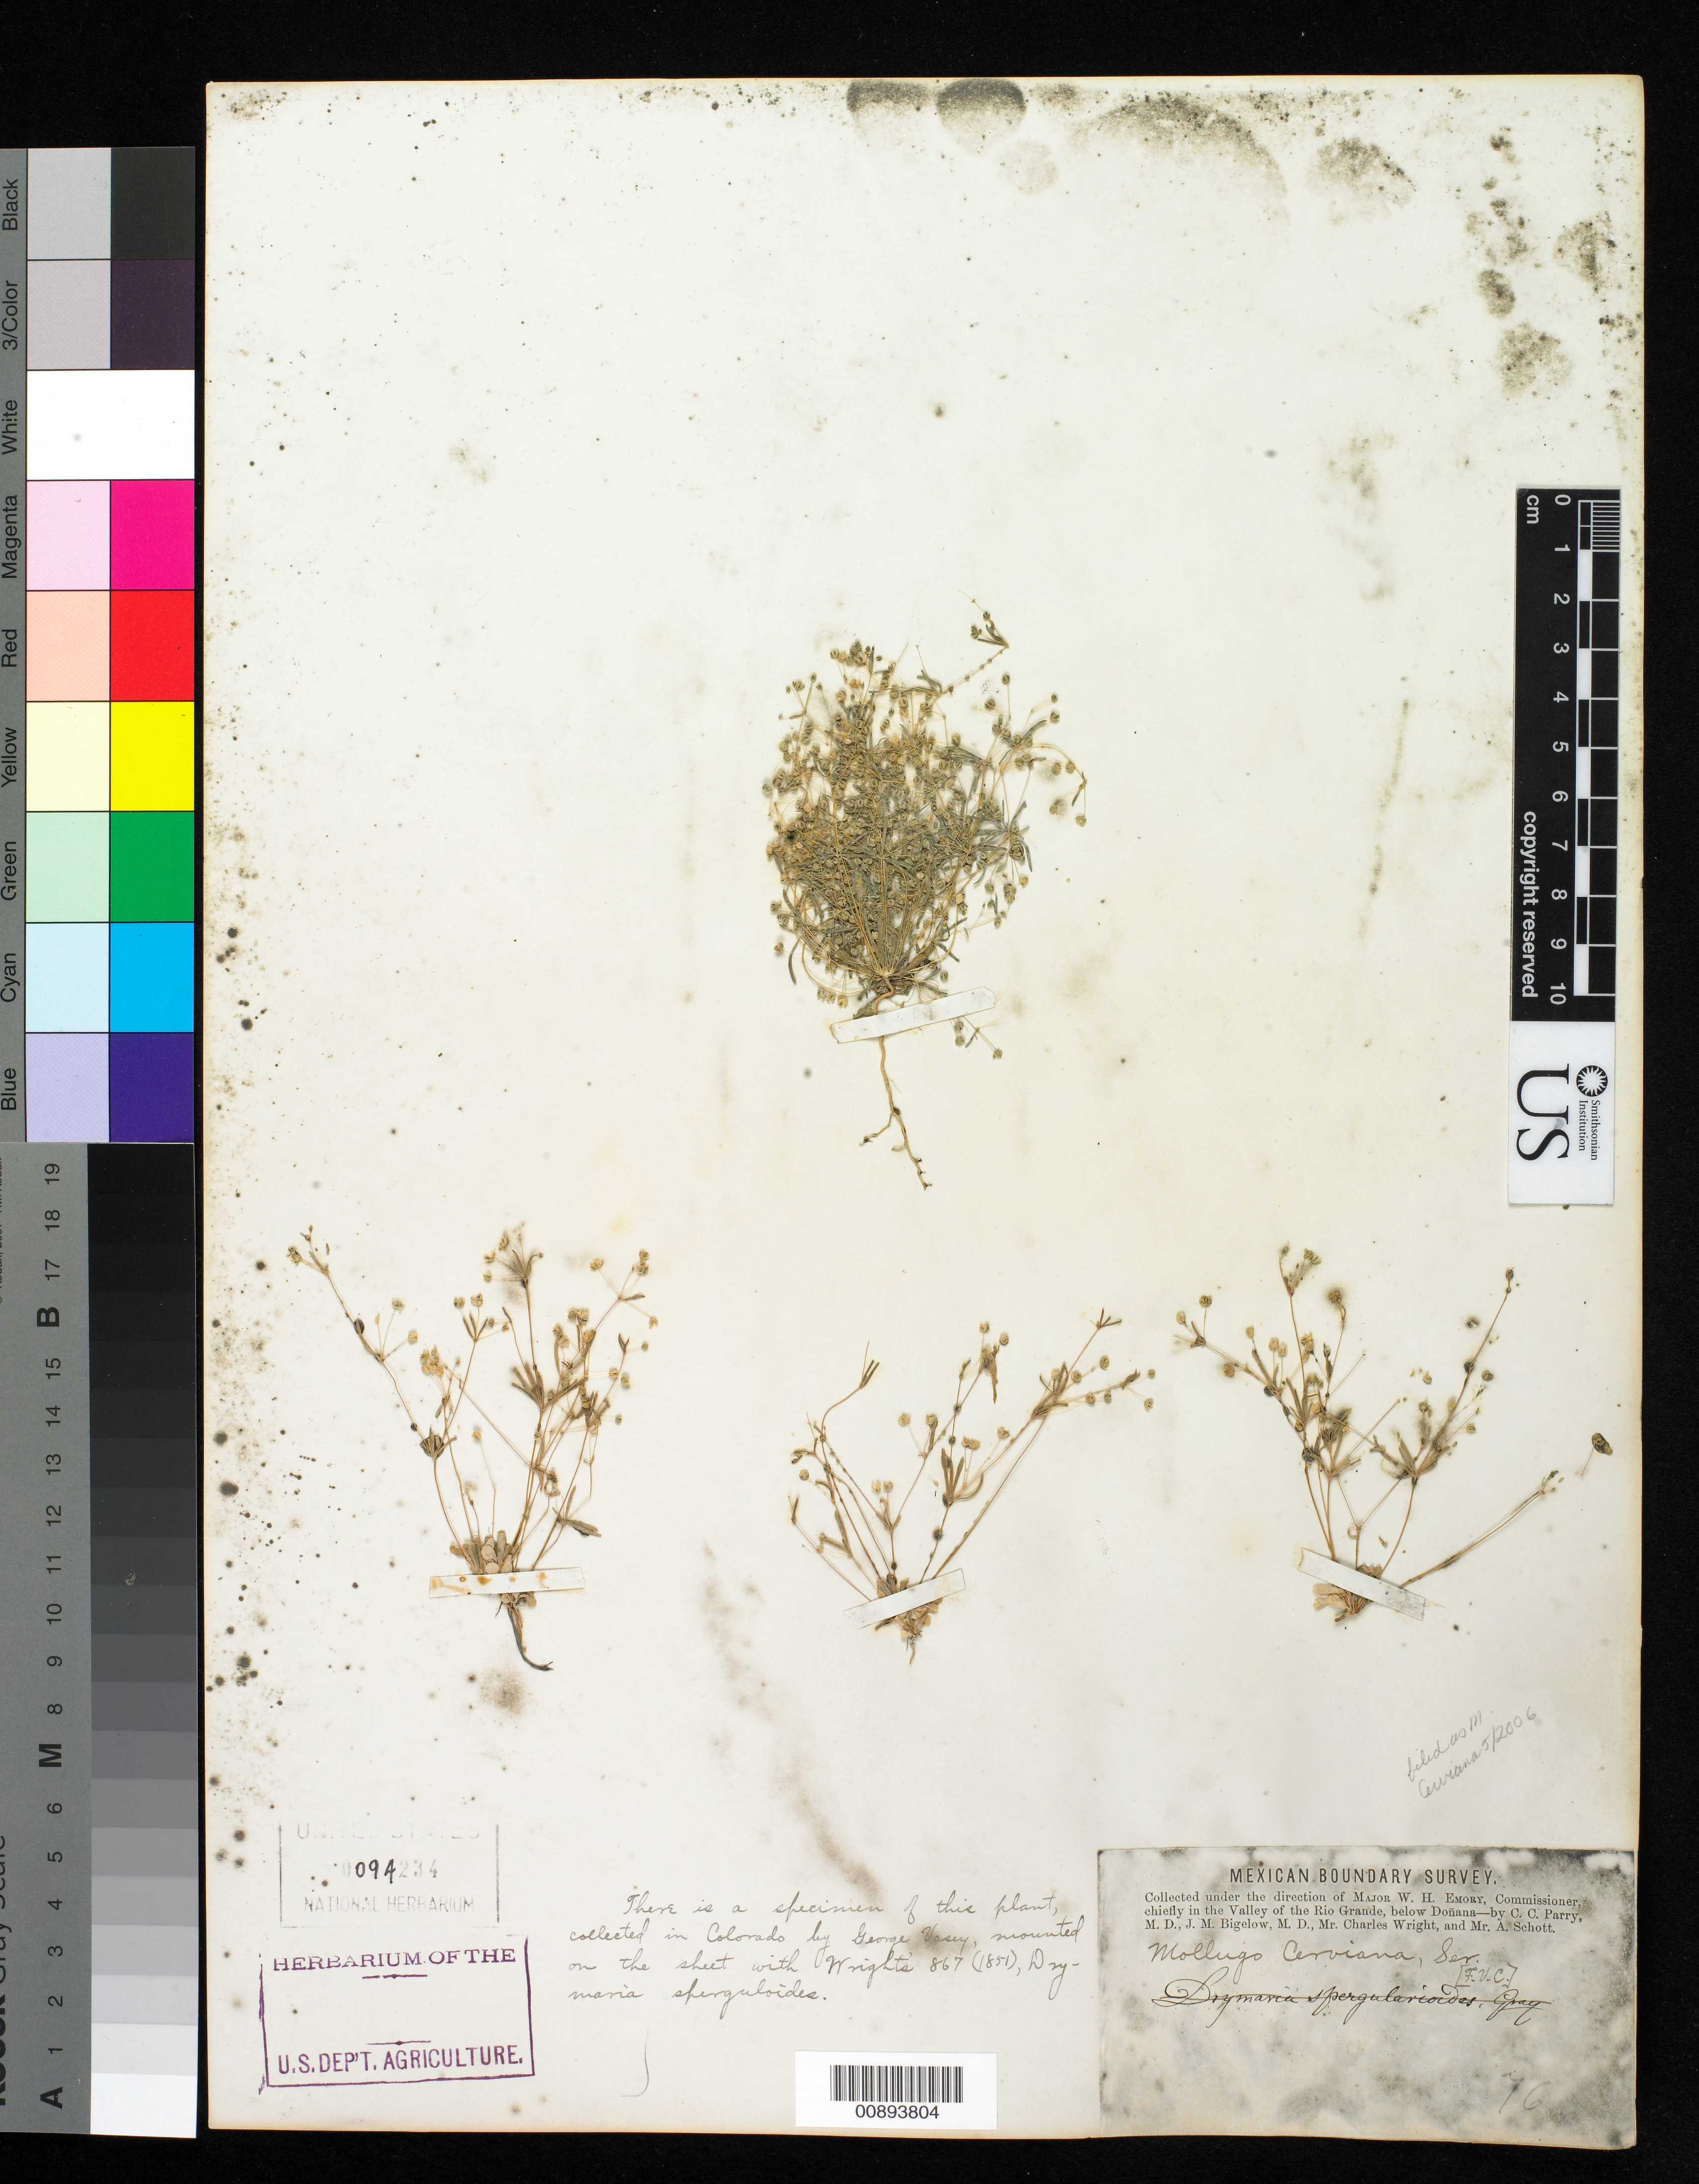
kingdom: Plantae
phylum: Tracheophyta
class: Magnoliopsida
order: Caryophyllales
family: Molluginaceae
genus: Hypertelis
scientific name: Hypertelis umbellata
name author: (Forssk.) Thulin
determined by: Strong, Mark T., (BOT), Smithsonian Institution - National Museum of Natural History (UNITED STATES)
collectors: C. C. Parry, J. M. Bigelow, C. Wright & A. C. V. Schott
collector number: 76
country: United States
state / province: New Mexico / Texas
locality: Valley of the Rio Grande, below Doñana.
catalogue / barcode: US 94234